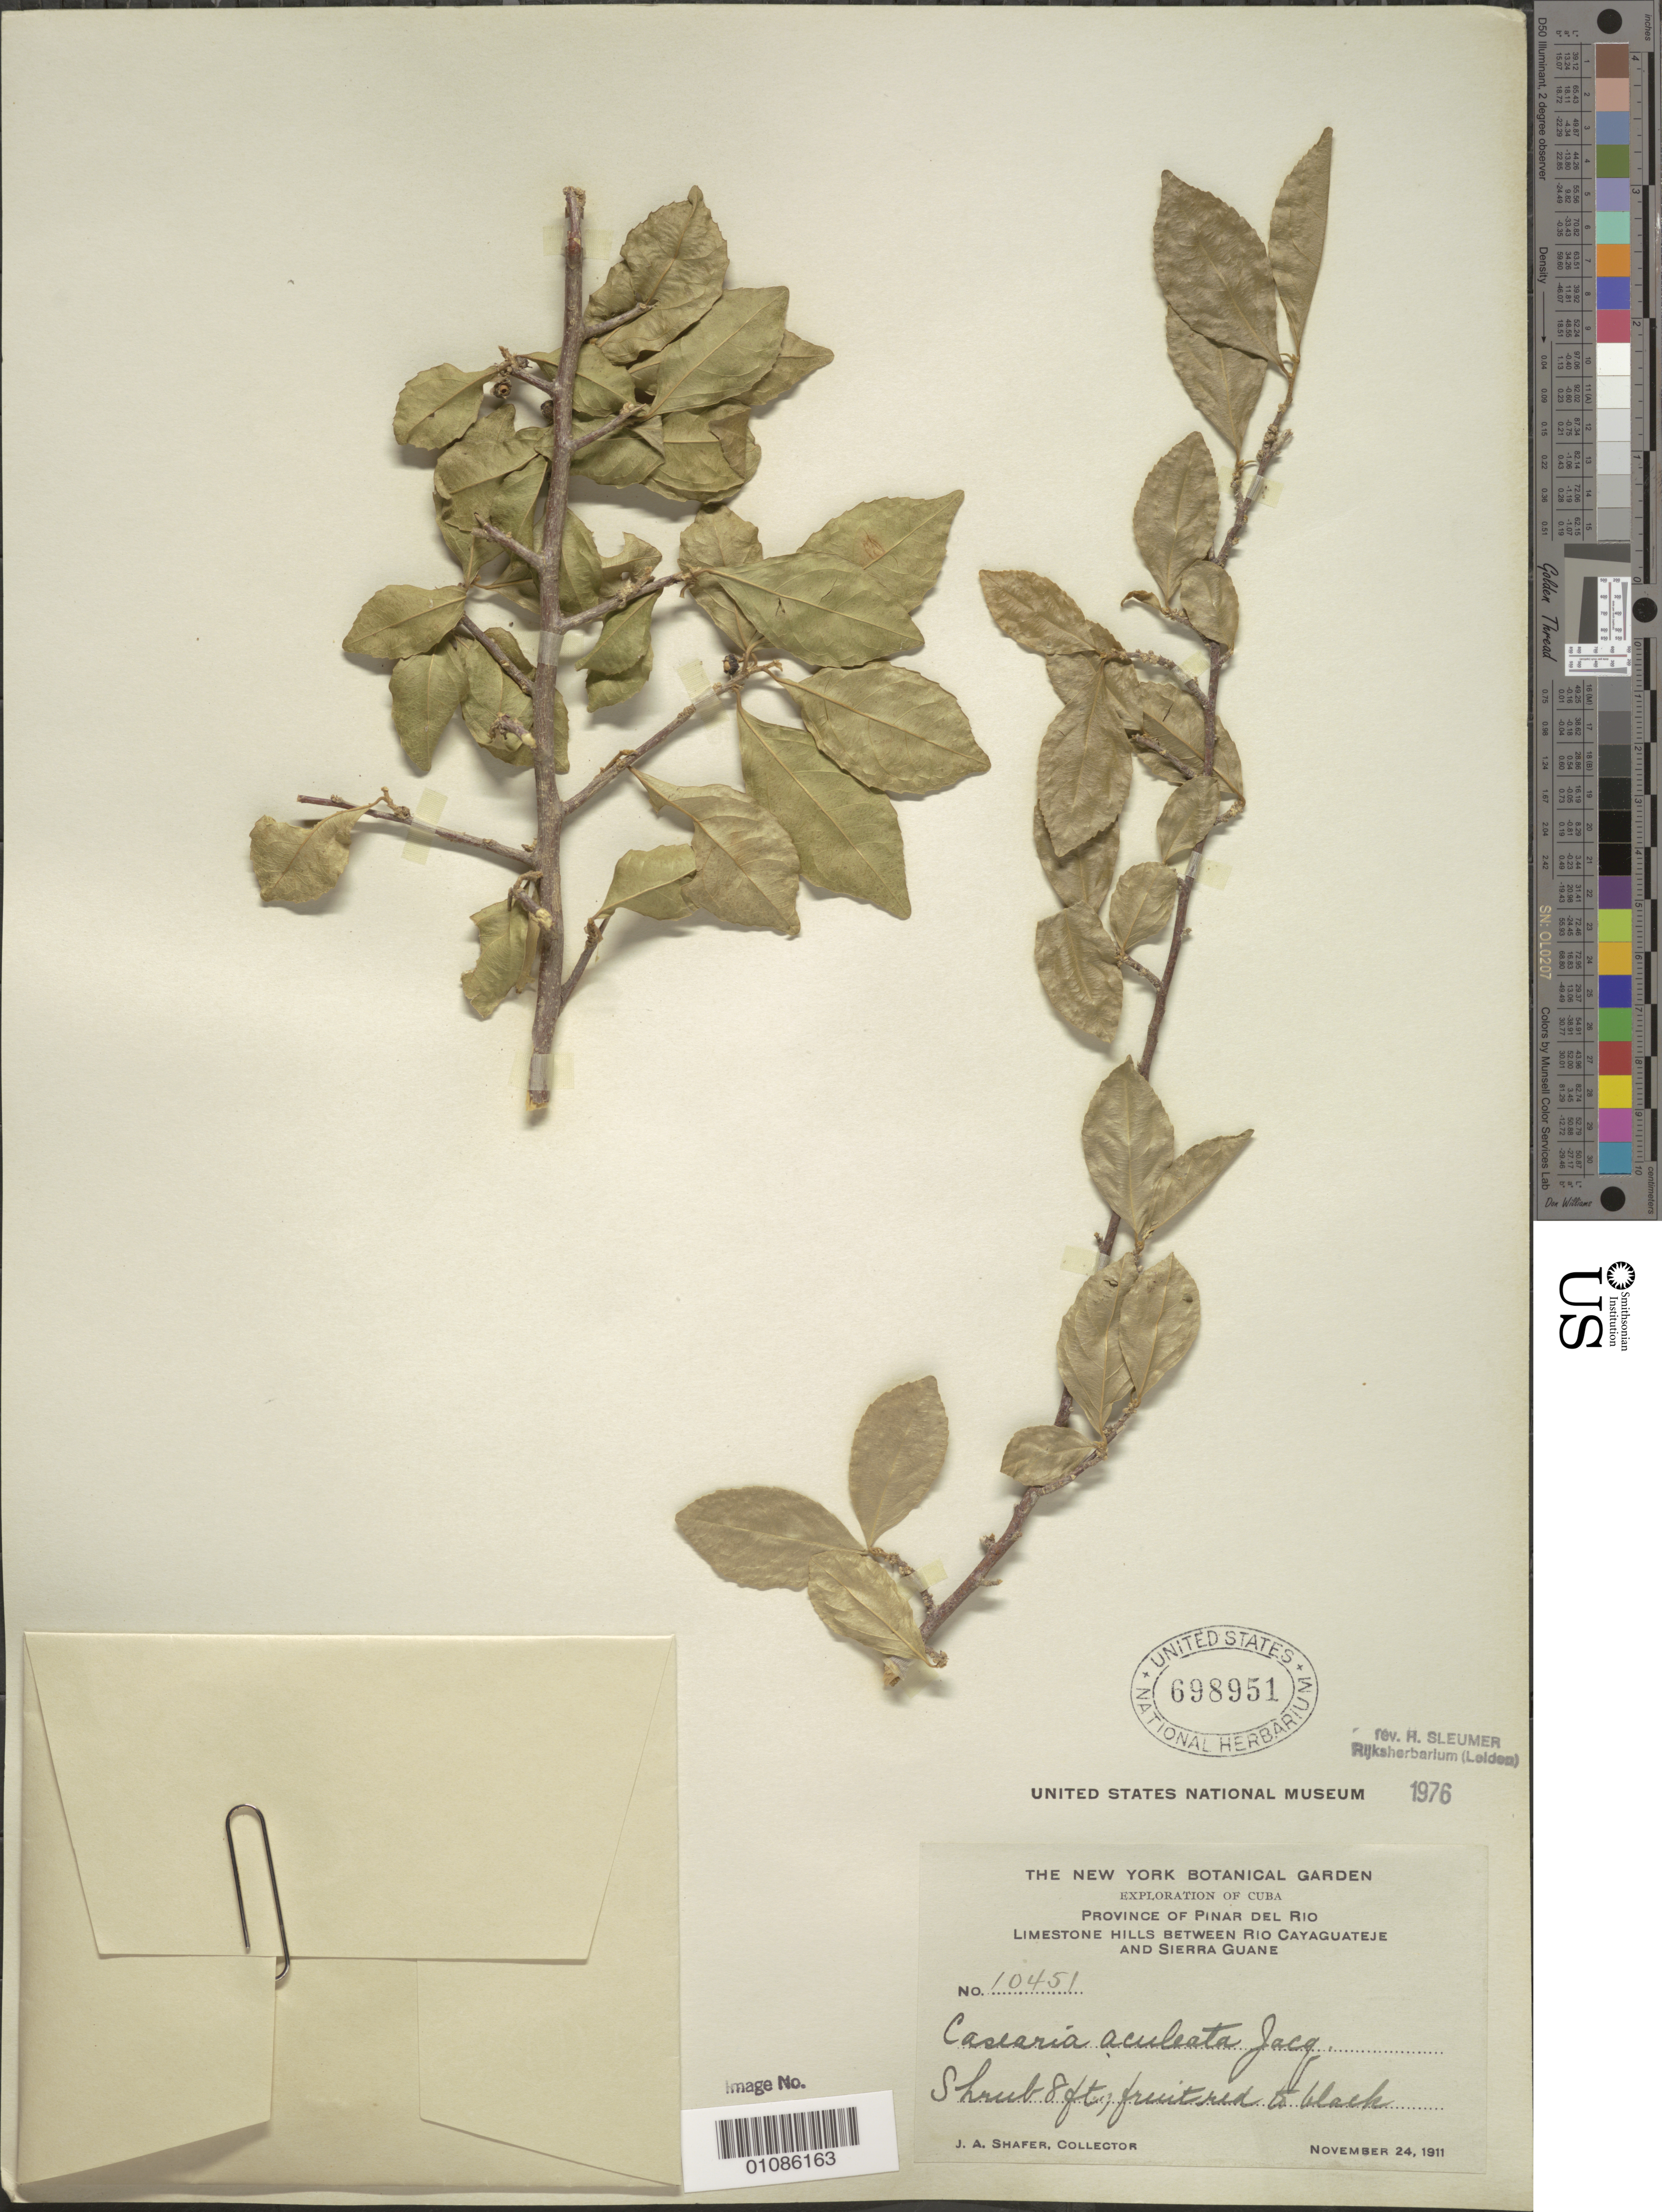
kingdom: Plantae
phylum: Tracheophyta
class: Magnoliopsida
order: Malpighiales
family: Salicaceae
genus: Casearia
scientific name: Casearia aculeata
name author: Jacq.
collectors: J. A. Shafer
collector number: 10451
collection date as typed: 24 Nov 1911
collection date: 1911-11-24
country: Cuba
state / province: Pinar del Rio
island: Cuba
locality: Pinar del Rio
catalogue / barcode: US 698951